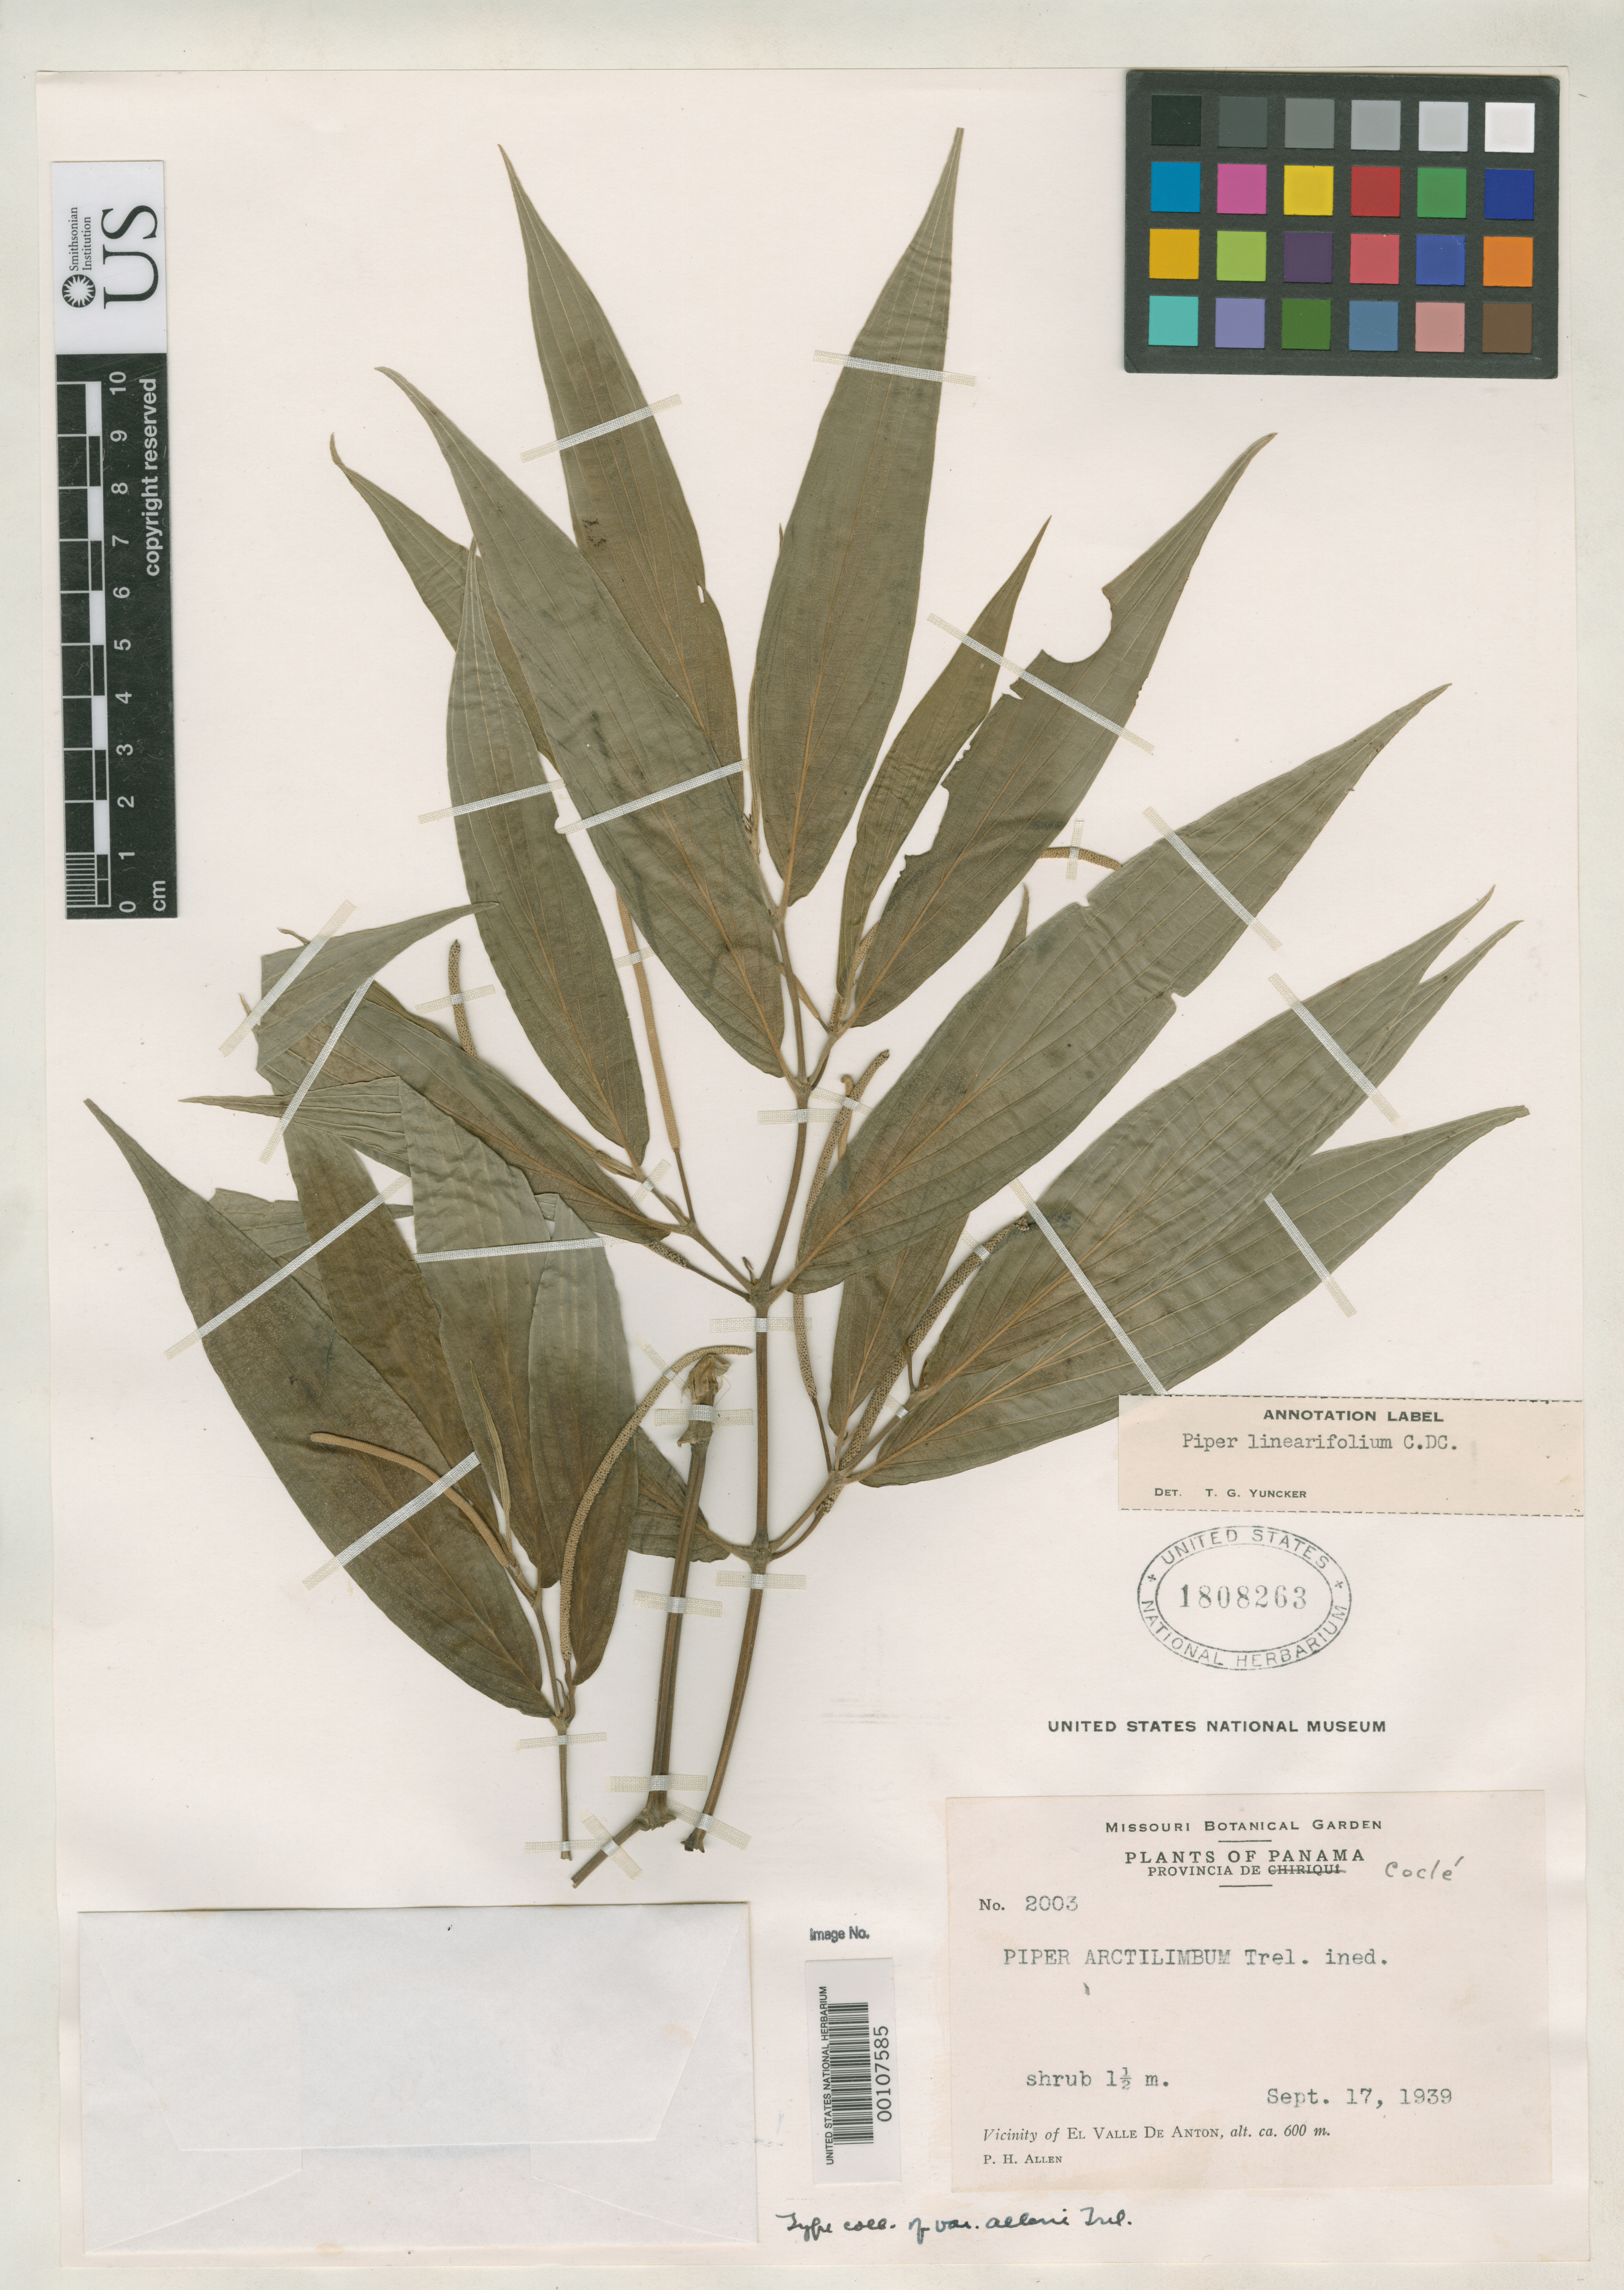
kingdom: Plantae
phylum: Tracheophyta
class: Magnoliopsida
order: Piperales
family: Piperaceae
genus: Piper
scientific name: Piper arctilimbum var. allenii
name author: Trel. in Woodson & Schery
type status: Isotype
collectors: P. H. Allen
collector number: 20003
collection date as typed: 17 Sep 1939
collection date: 1939-09-17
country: Panama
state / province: Coclé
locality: El Valle De Anton.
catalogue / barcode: US 1808263